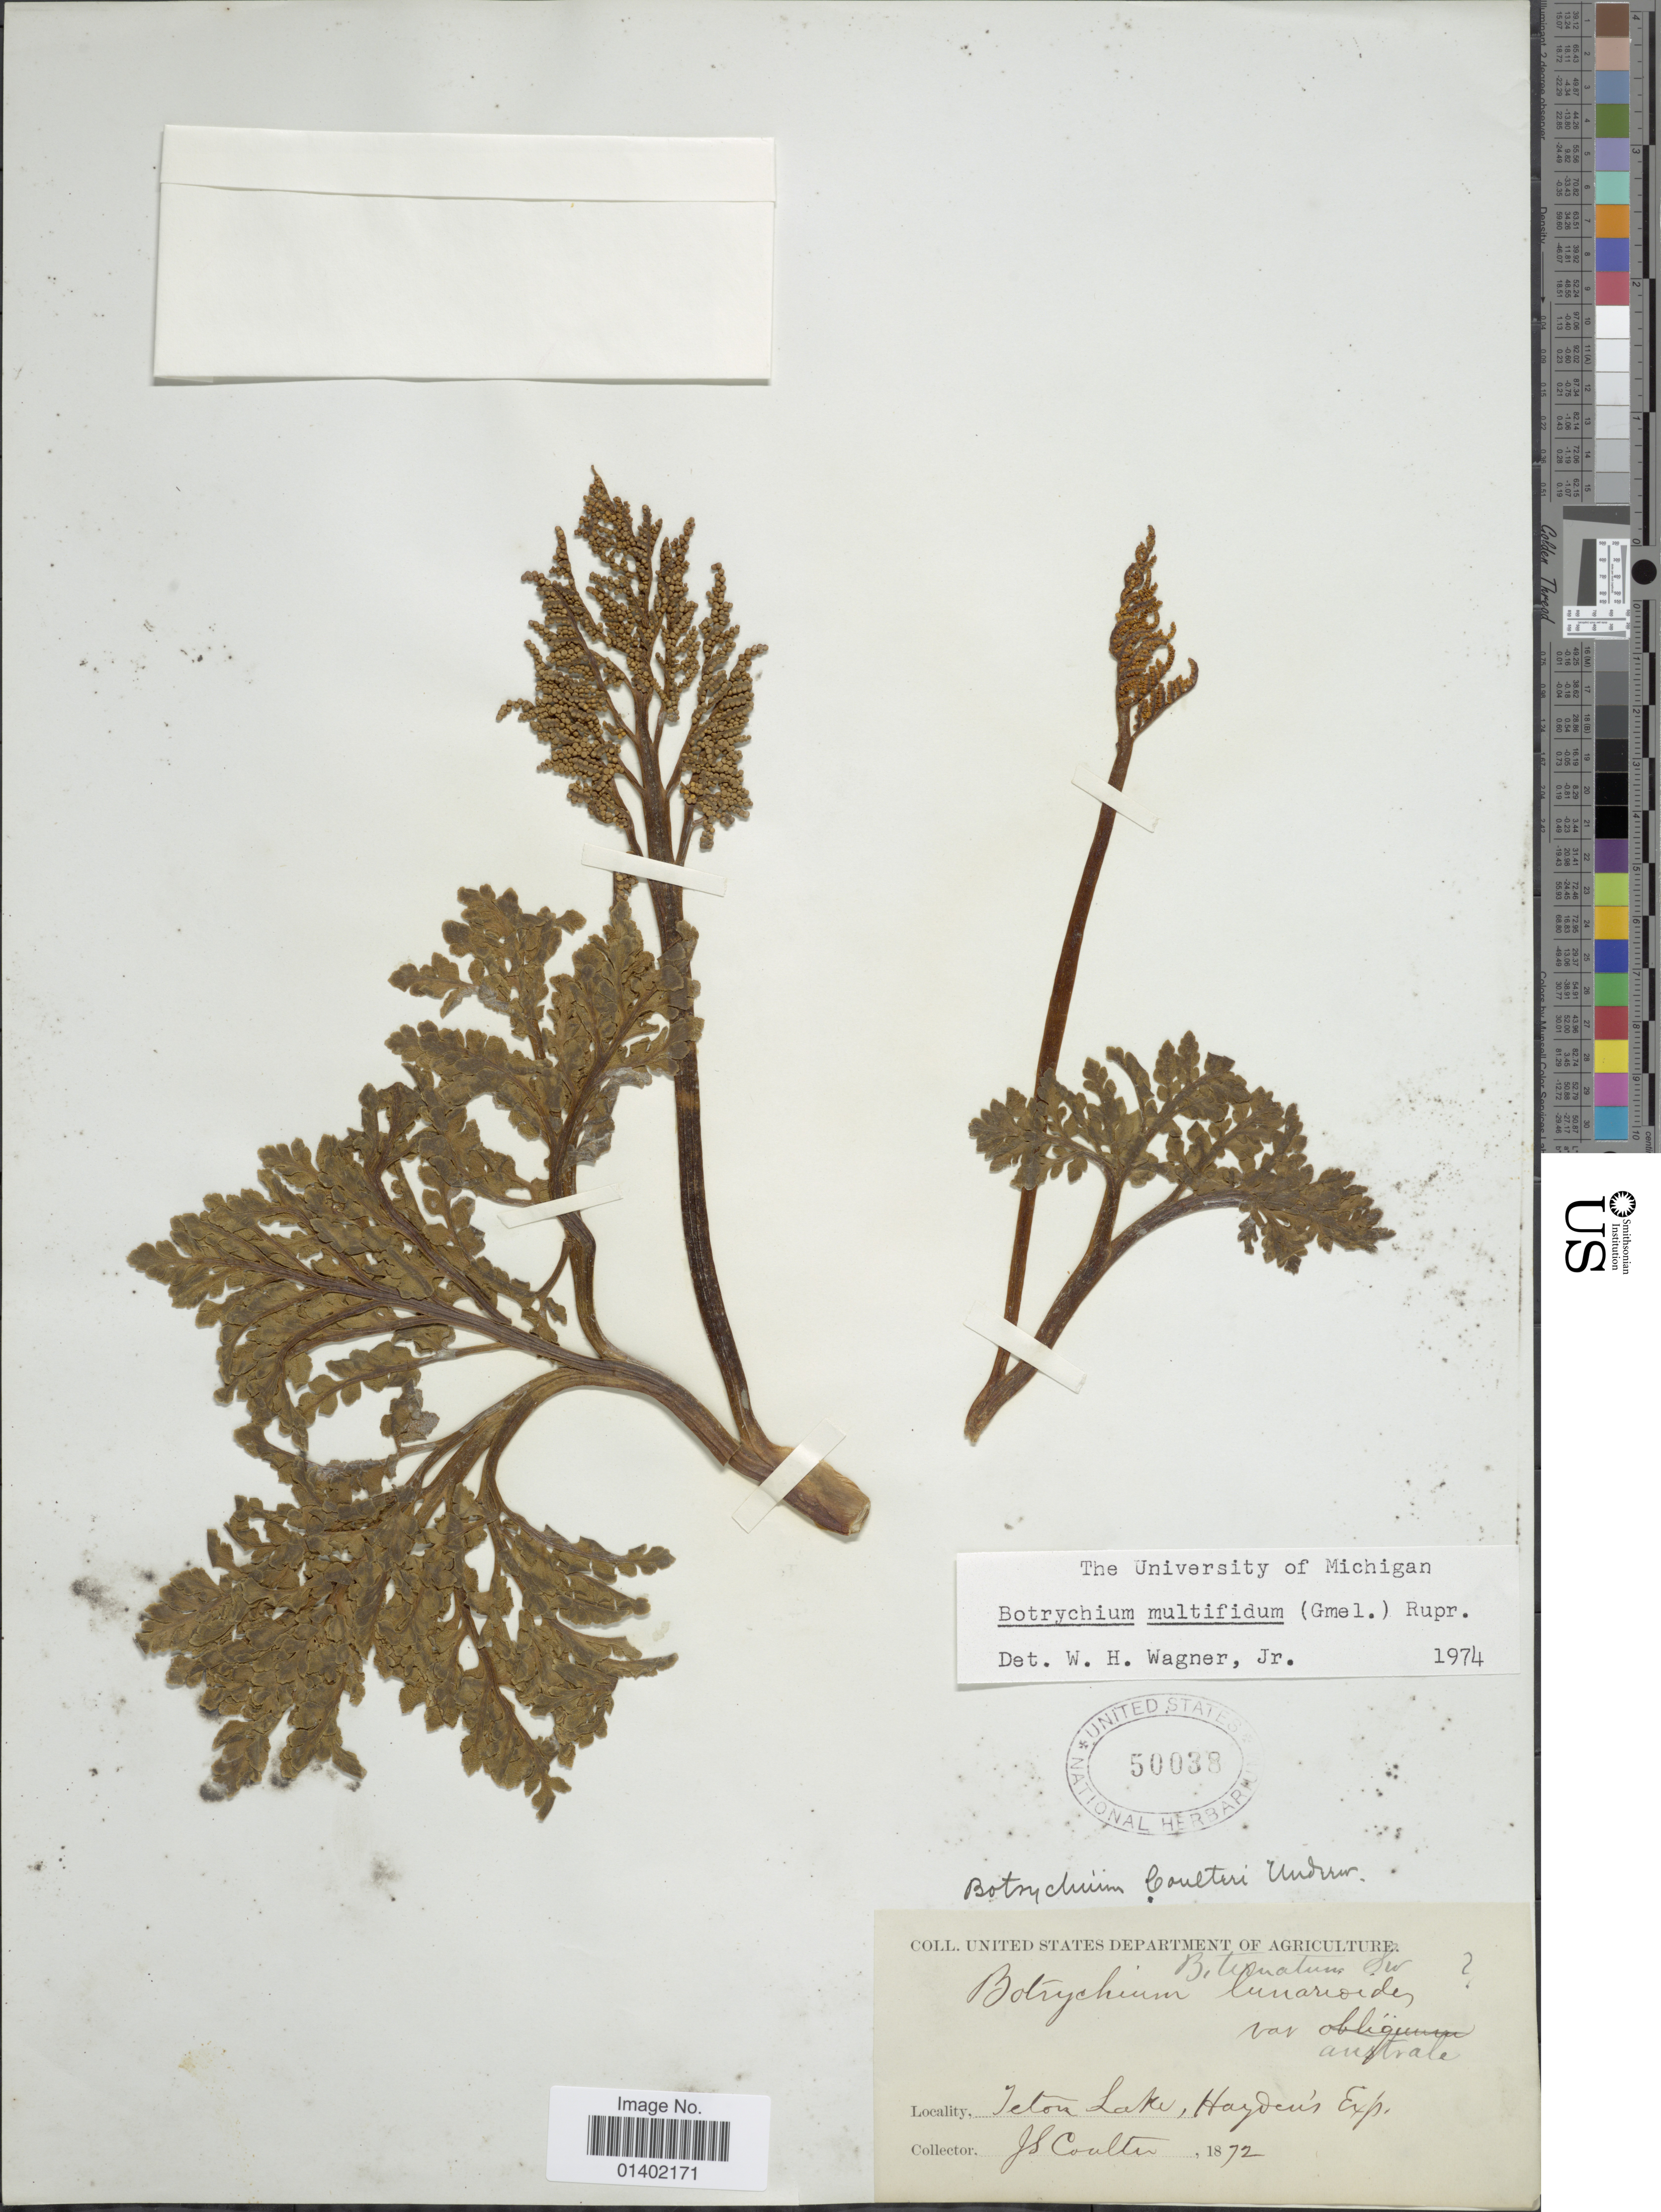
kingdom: Plantae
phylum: Tracheophyta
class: Polypodiopsida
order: Ophioglossales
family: Ophioglossaceae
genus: Botrychium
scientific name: Botrychium multifidum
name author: (J.F. Gmel.) Rupr.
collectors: J. Coulter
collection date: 1872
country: United States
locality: Letorz Lake, Haydeus Exp.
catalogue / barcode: US 50038